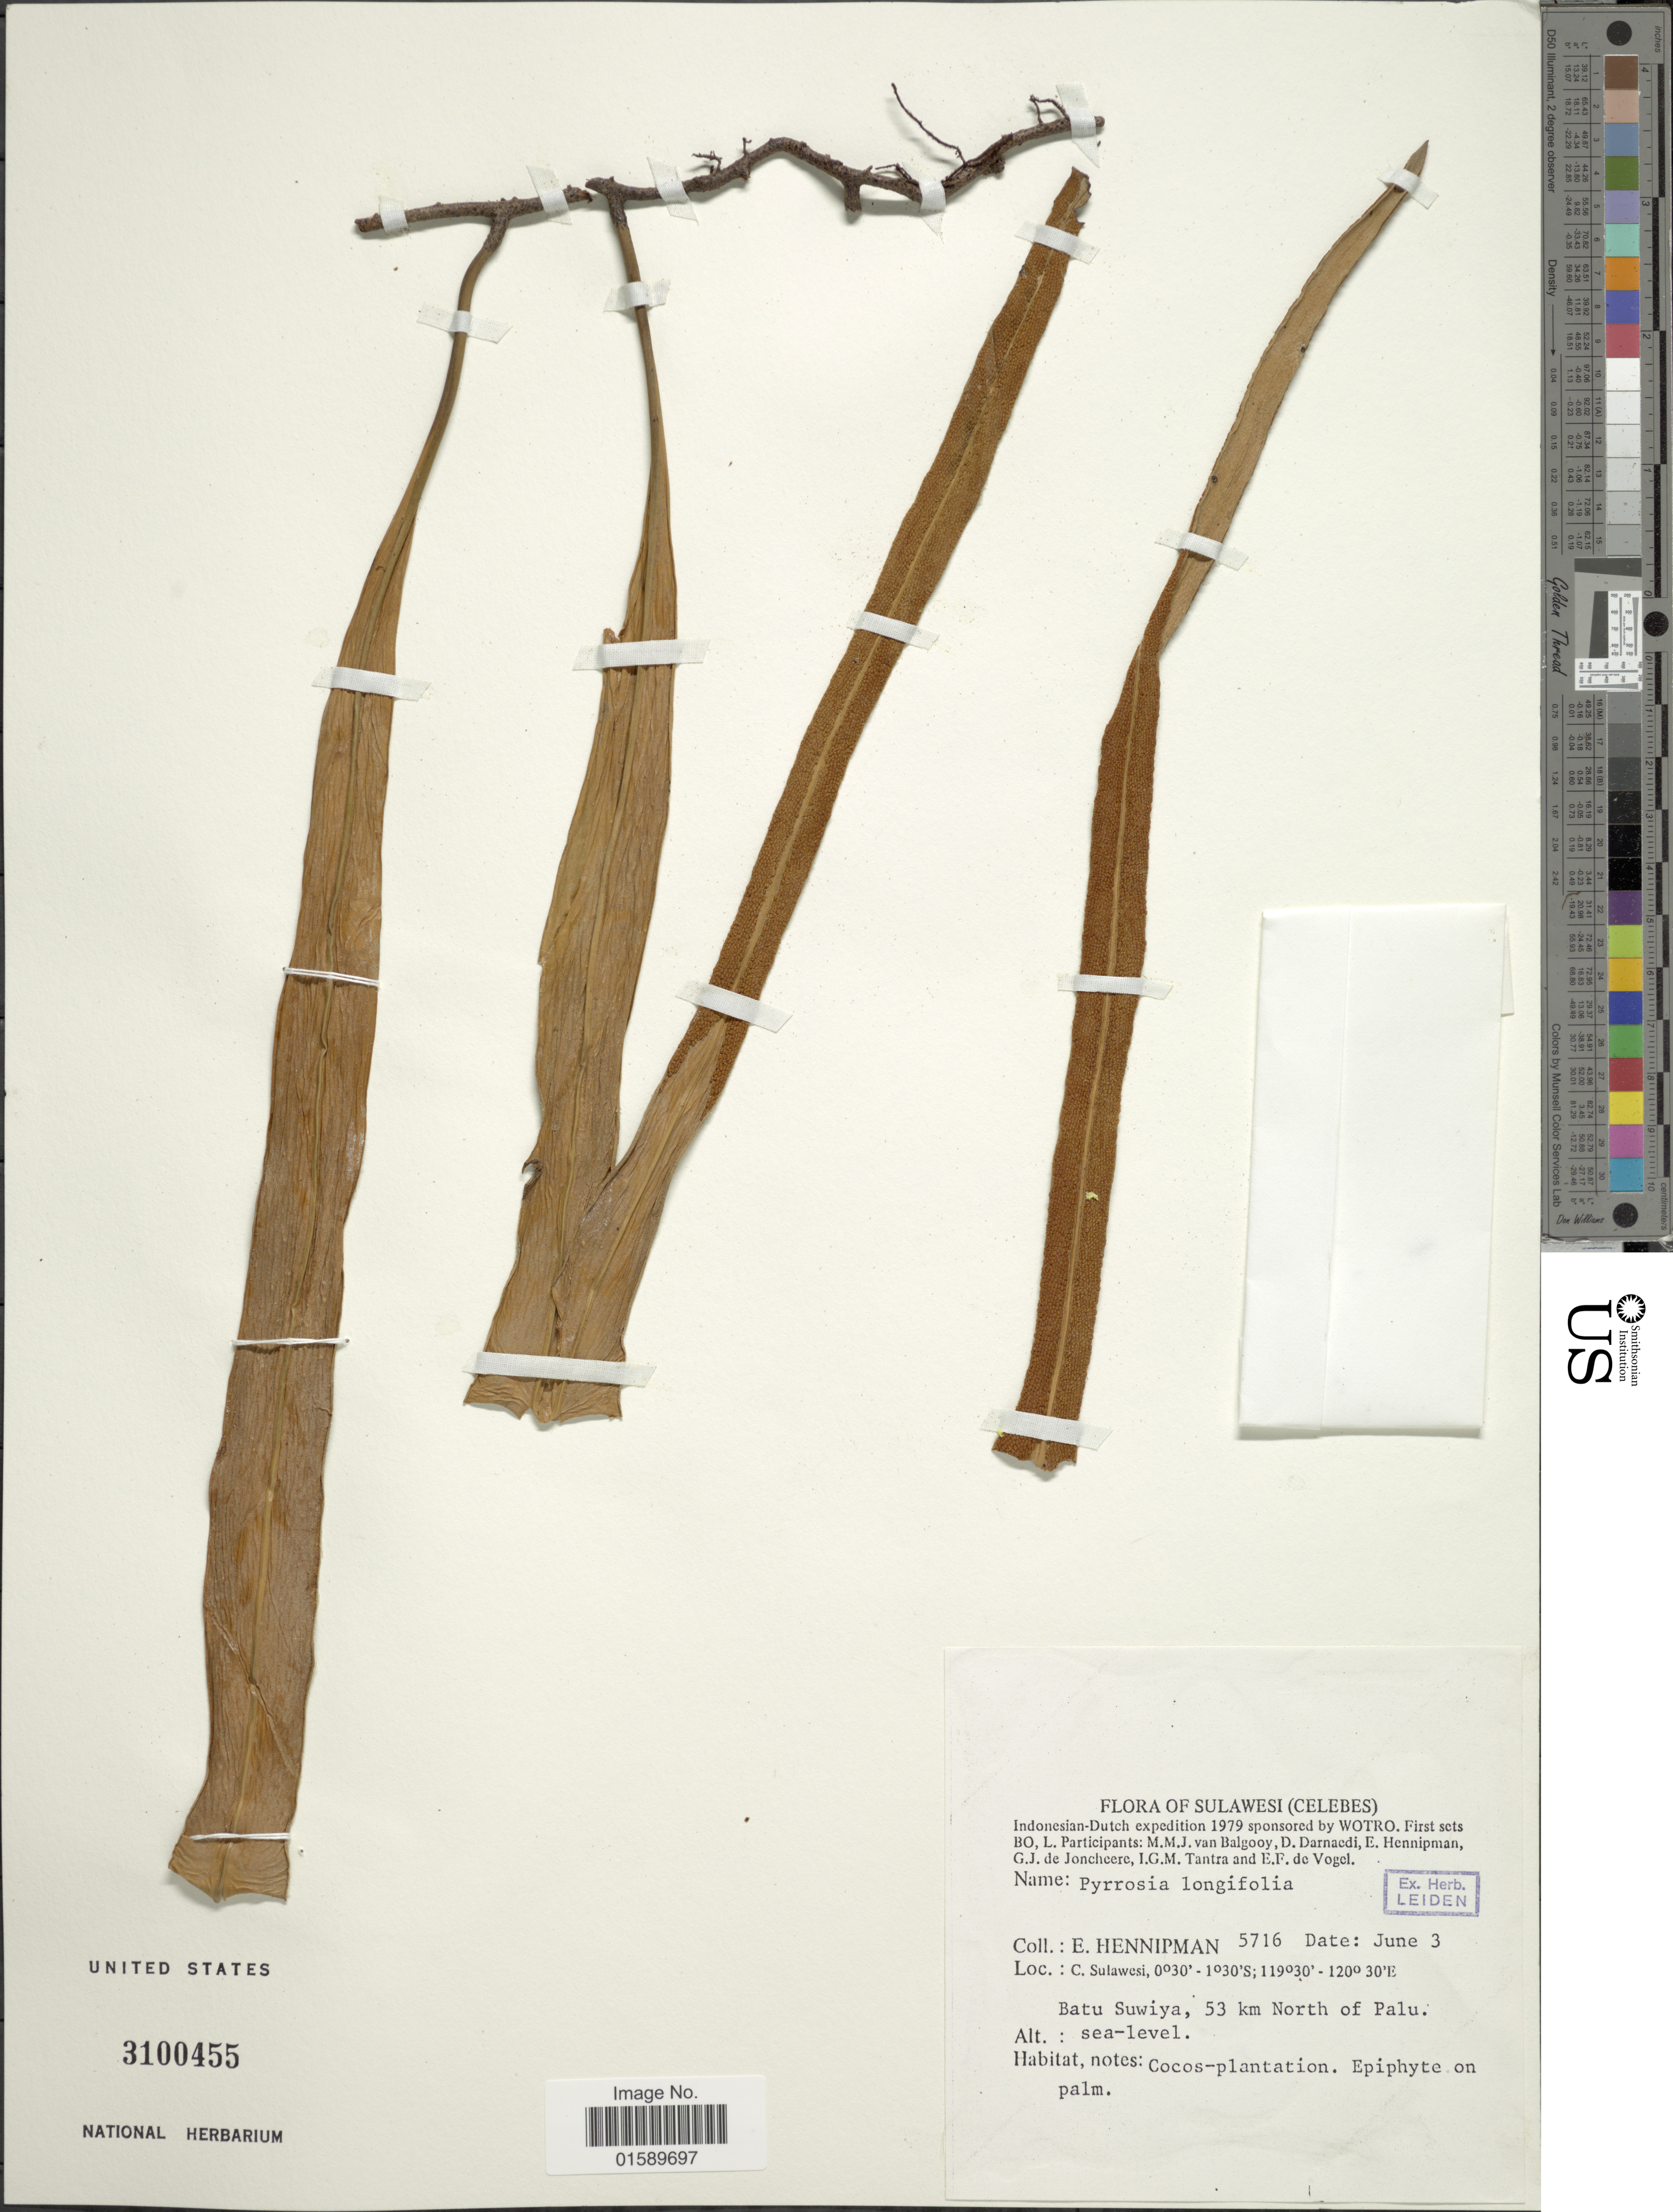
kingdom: Plantae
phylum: Tracheophyta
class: Polypodiopsida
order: Polypodiales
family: Polypodiaceae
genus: Pyrrosia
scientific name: Pyrrosia longifolia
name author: (Burm. f.) C.V. Morton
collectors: E. Hennipman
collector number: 5716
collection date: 1979-06-03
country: Indonesia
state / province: Sulawesi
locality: Sulawesi (Celebes), C. Sulawesi, Batu Suwiya, 53 km North of Palu.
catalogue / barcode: US 3100455